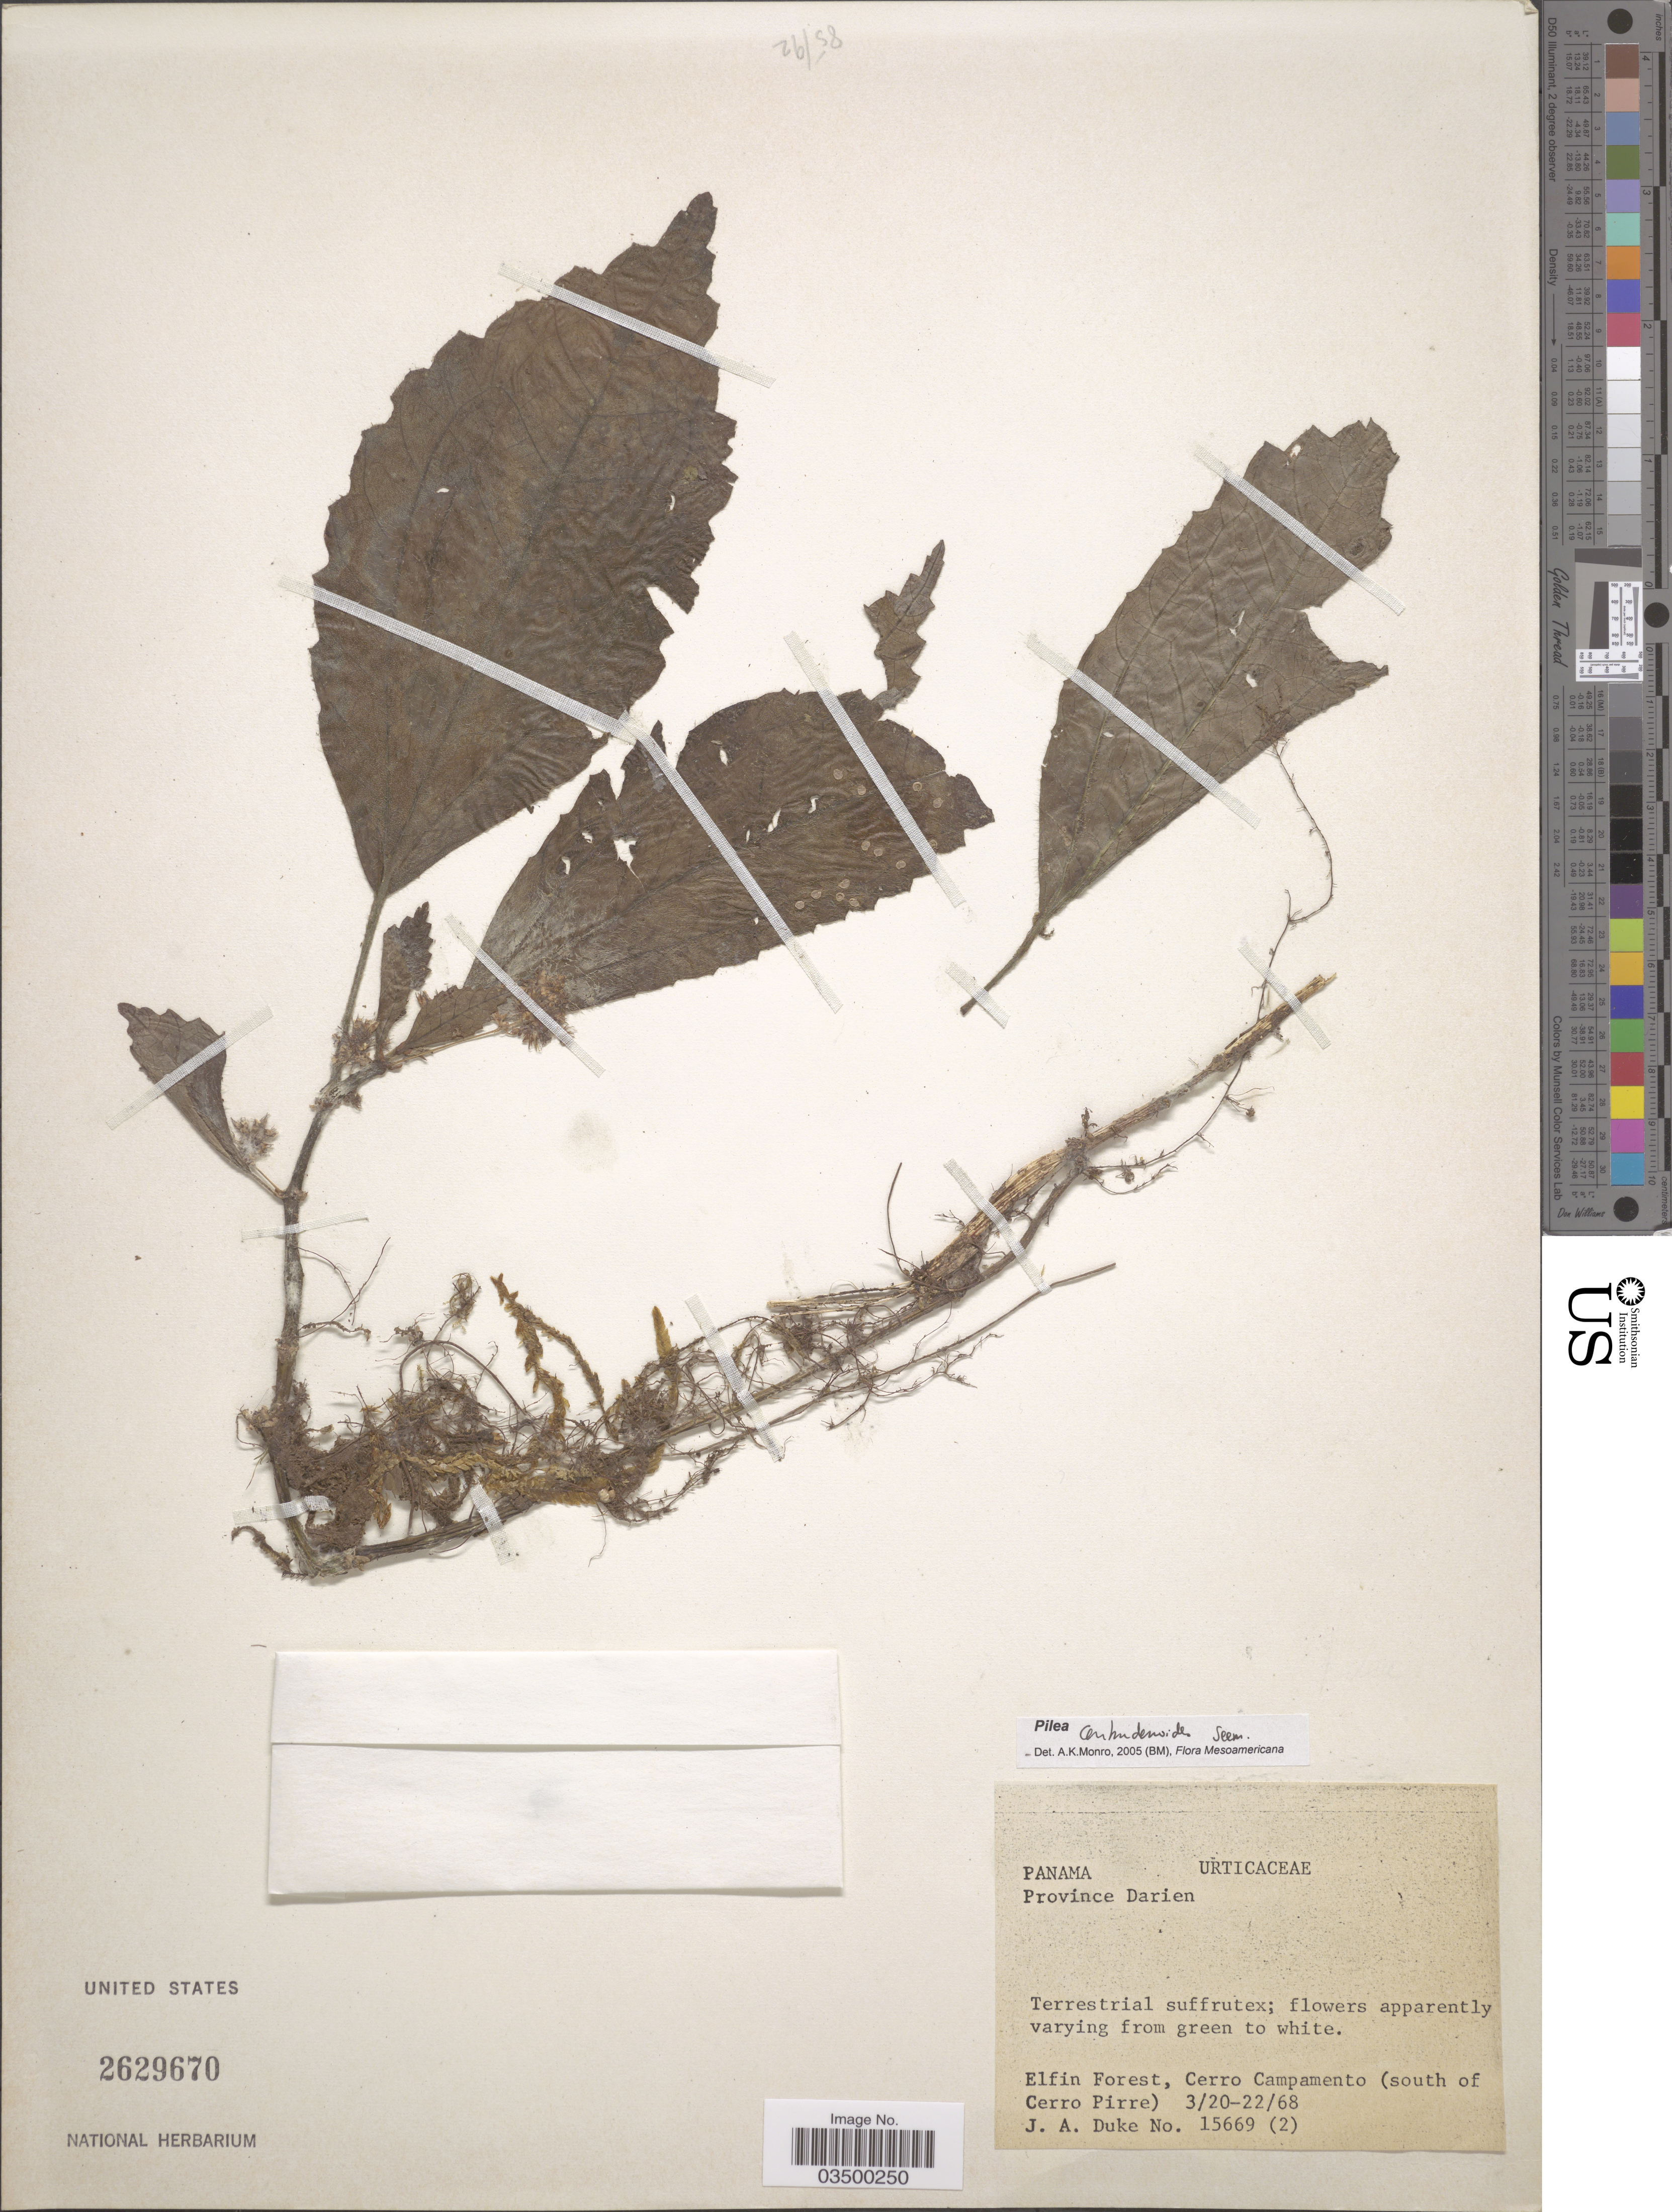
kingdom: Plantae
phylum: Tracheophyta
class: Magnoliopsida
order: Rosales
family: Urticaceae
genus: Pilea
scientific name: Pilea centradenioides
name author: Seem.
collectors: J. A. Duke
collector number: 15669 (2)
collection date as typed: Transcribed d/m/y: 20/3/68 to 22/3/68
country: Panama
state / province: Darien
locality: Elfin forest, Cerro Campamento (South of Cerro Pirre).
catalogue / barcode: US 2629670